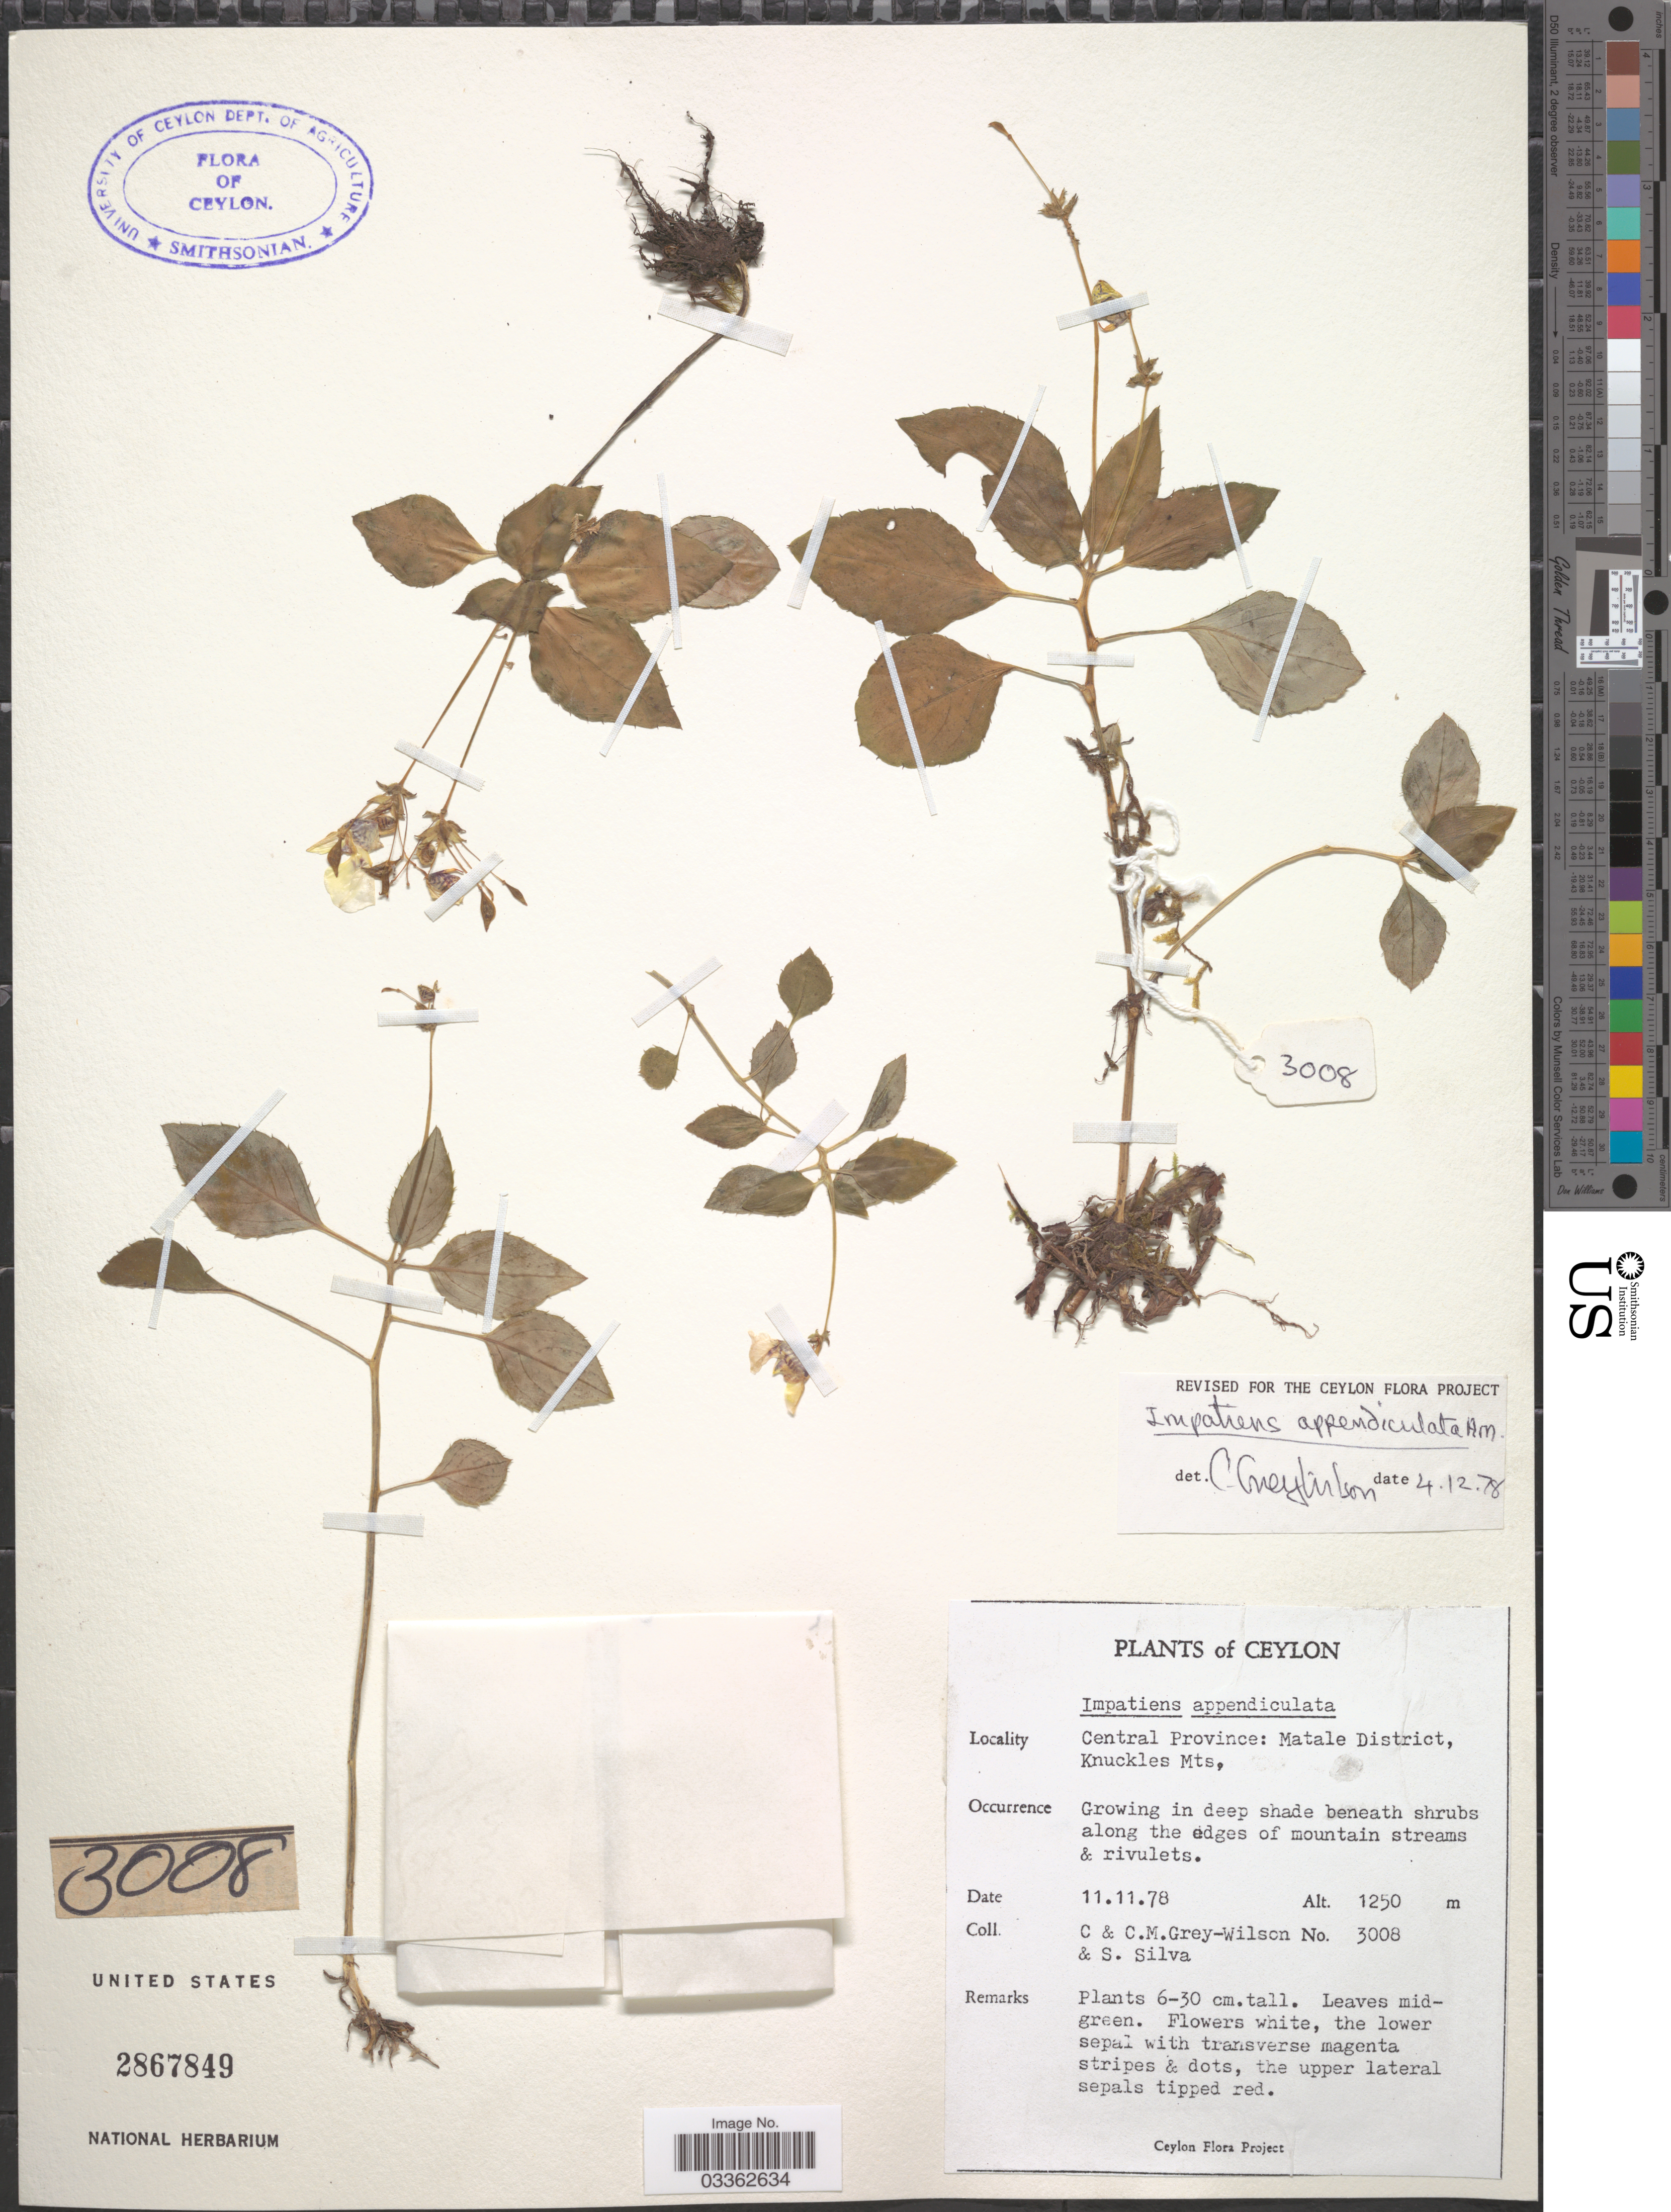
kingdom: Plantae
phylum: Tracheophyta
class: Magnoliopsida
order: Ericales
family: Balsaminaceae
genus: Impatiens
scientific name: Impatiens appendiculata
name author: Arn.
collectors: C. Grey-Wilson, C. Grey-Wilson & S. Silva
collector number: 3008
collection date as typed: Transcribed d/m/y: 11/11/78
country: Sri Lanka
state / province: Central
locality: Ceylon. Matale District, Knuckles Mts.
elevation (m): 1250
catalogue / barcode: US 2867849